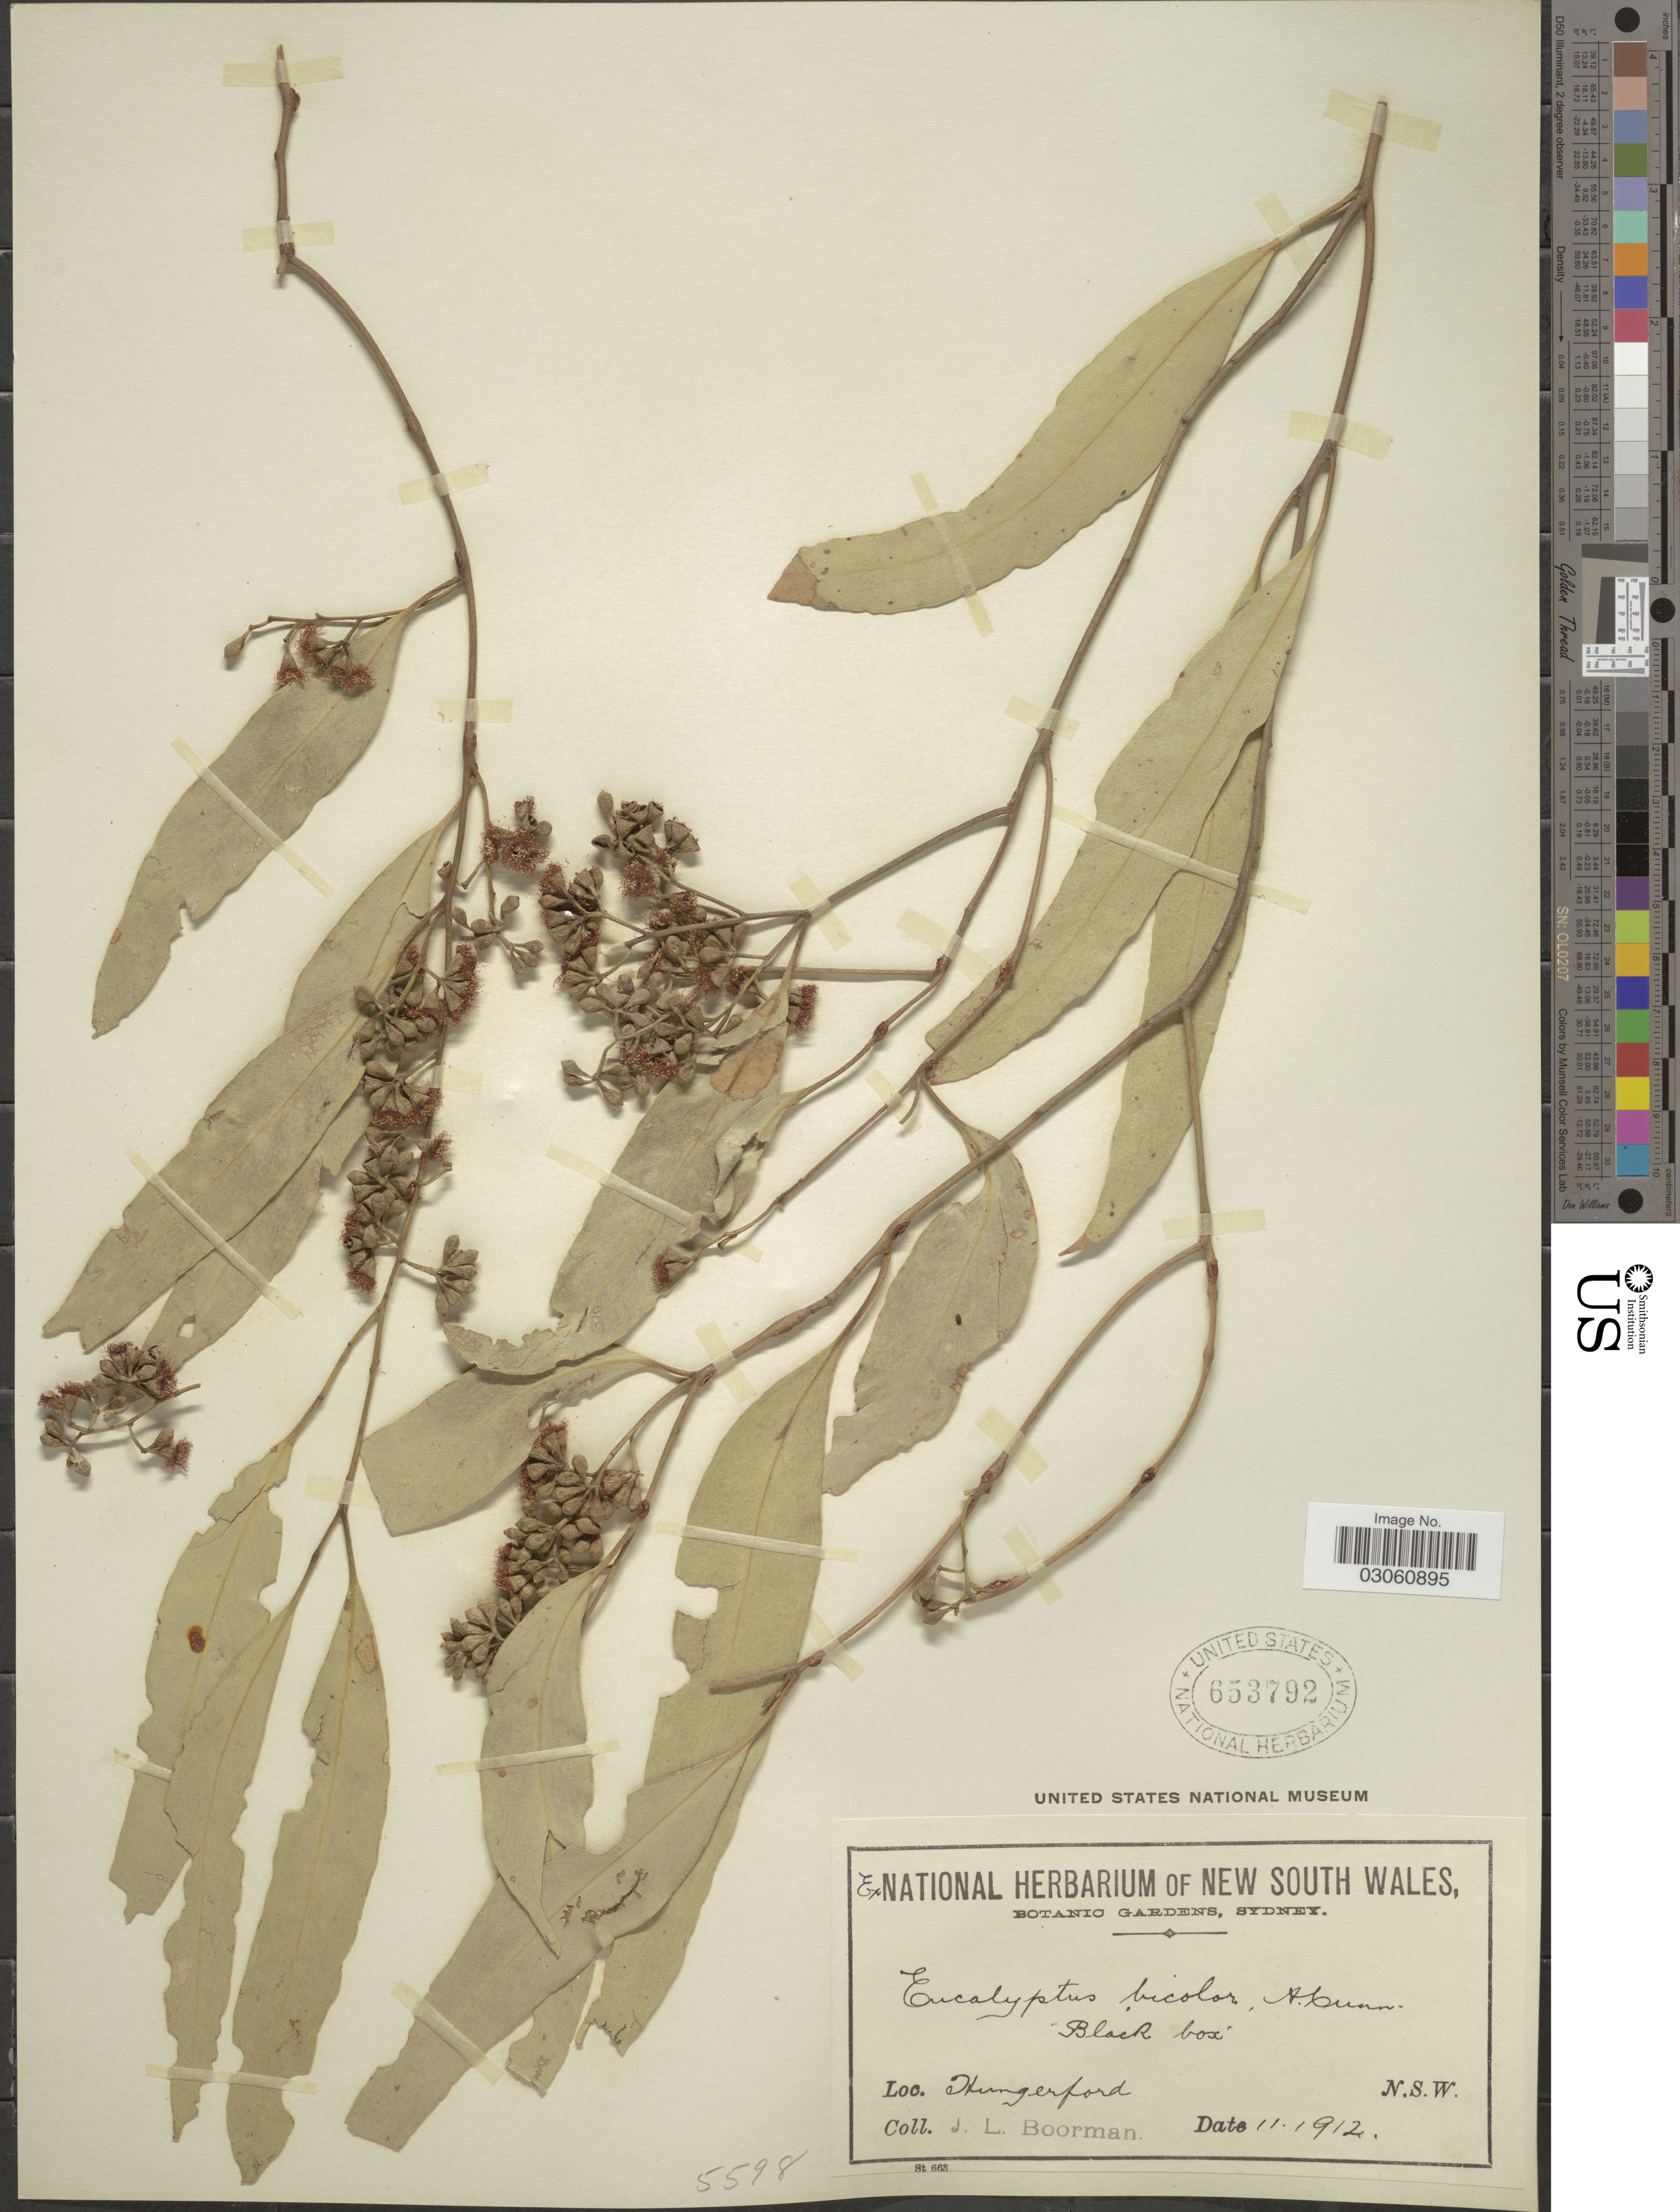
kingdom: Plantae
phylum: Tracheophyta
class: Magnoliopsida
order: Myrtales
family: Myrtaceae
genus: Eucalyptus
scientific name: Eucalyptus bicolor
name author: A. Cunn. ex T. Mitch.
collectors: J. Boorman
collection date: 1912-11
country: Australia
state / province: New South Wales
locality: Hungerford.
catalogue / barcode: US 653792